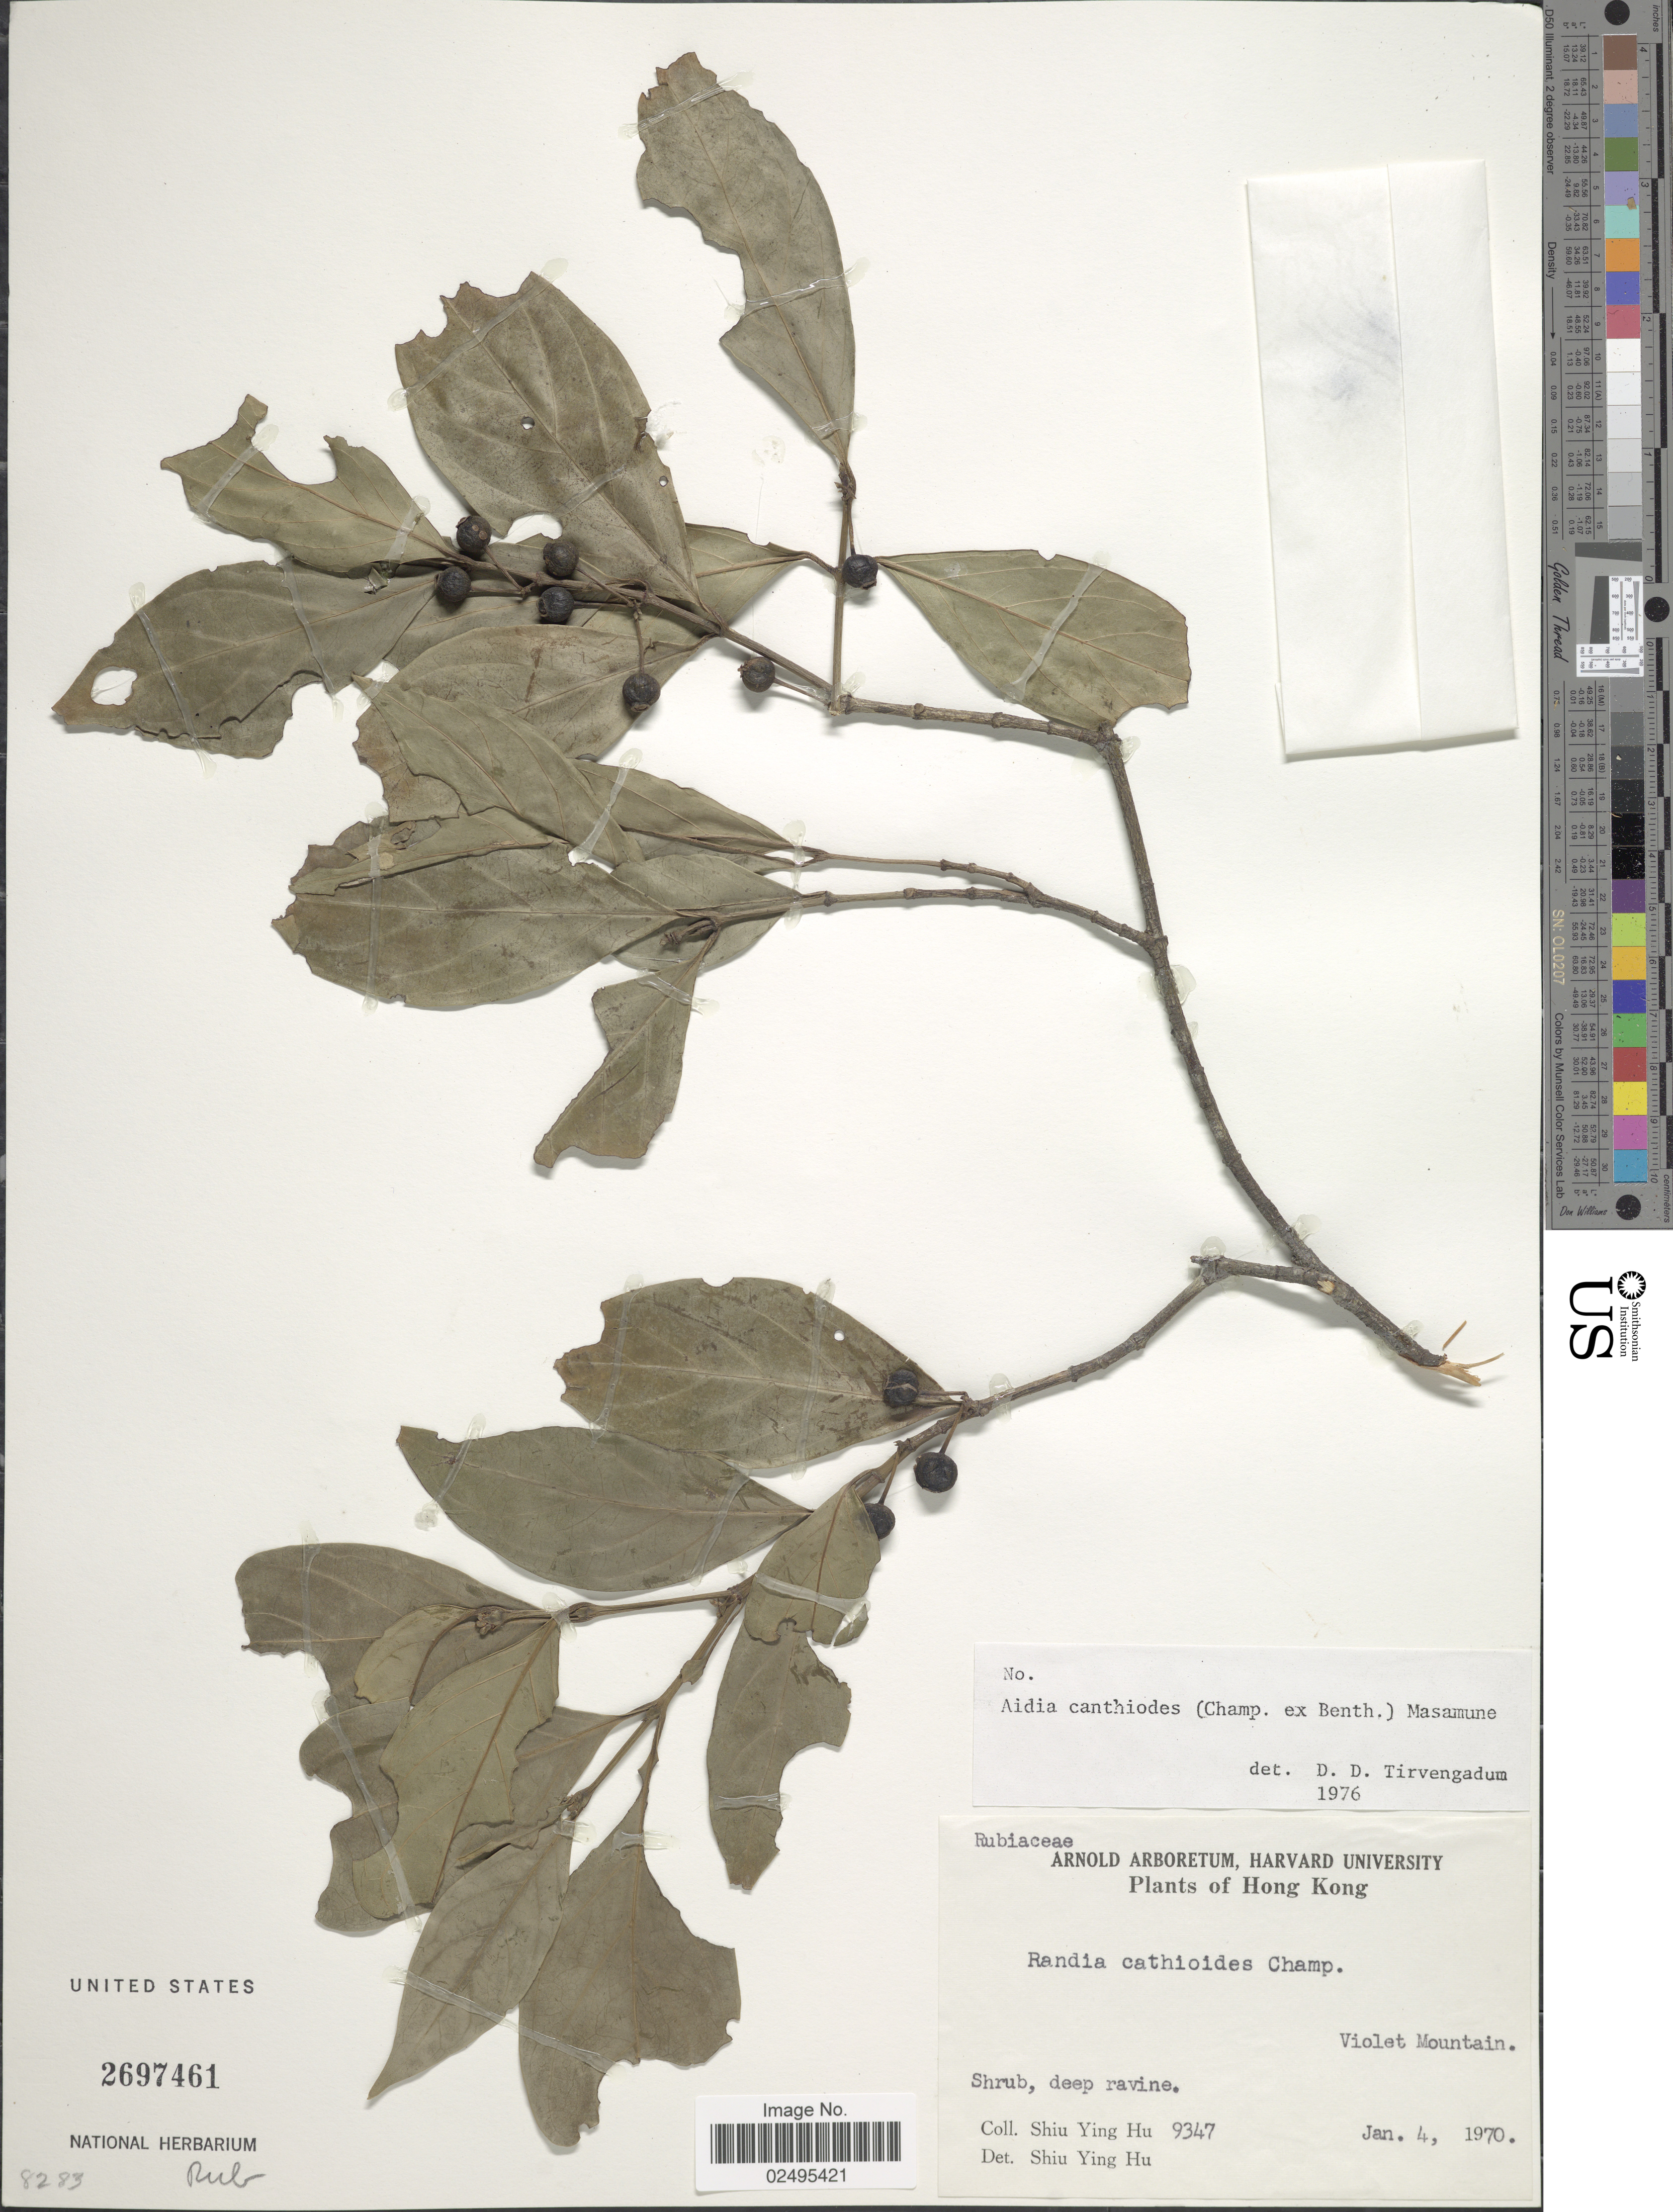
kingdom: Plantae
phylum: Tracheophyta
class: Magnoliopsida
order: Gentianales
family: Rubiaceae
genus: Aidia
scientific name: Aidia canthioides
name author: (Champ. ex Benth.) Masam.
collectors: S. Y. Hu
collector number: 9347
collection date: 1970-01-04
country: China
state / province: Hong Kong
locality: Violet Mountain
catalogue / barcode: US 2697461